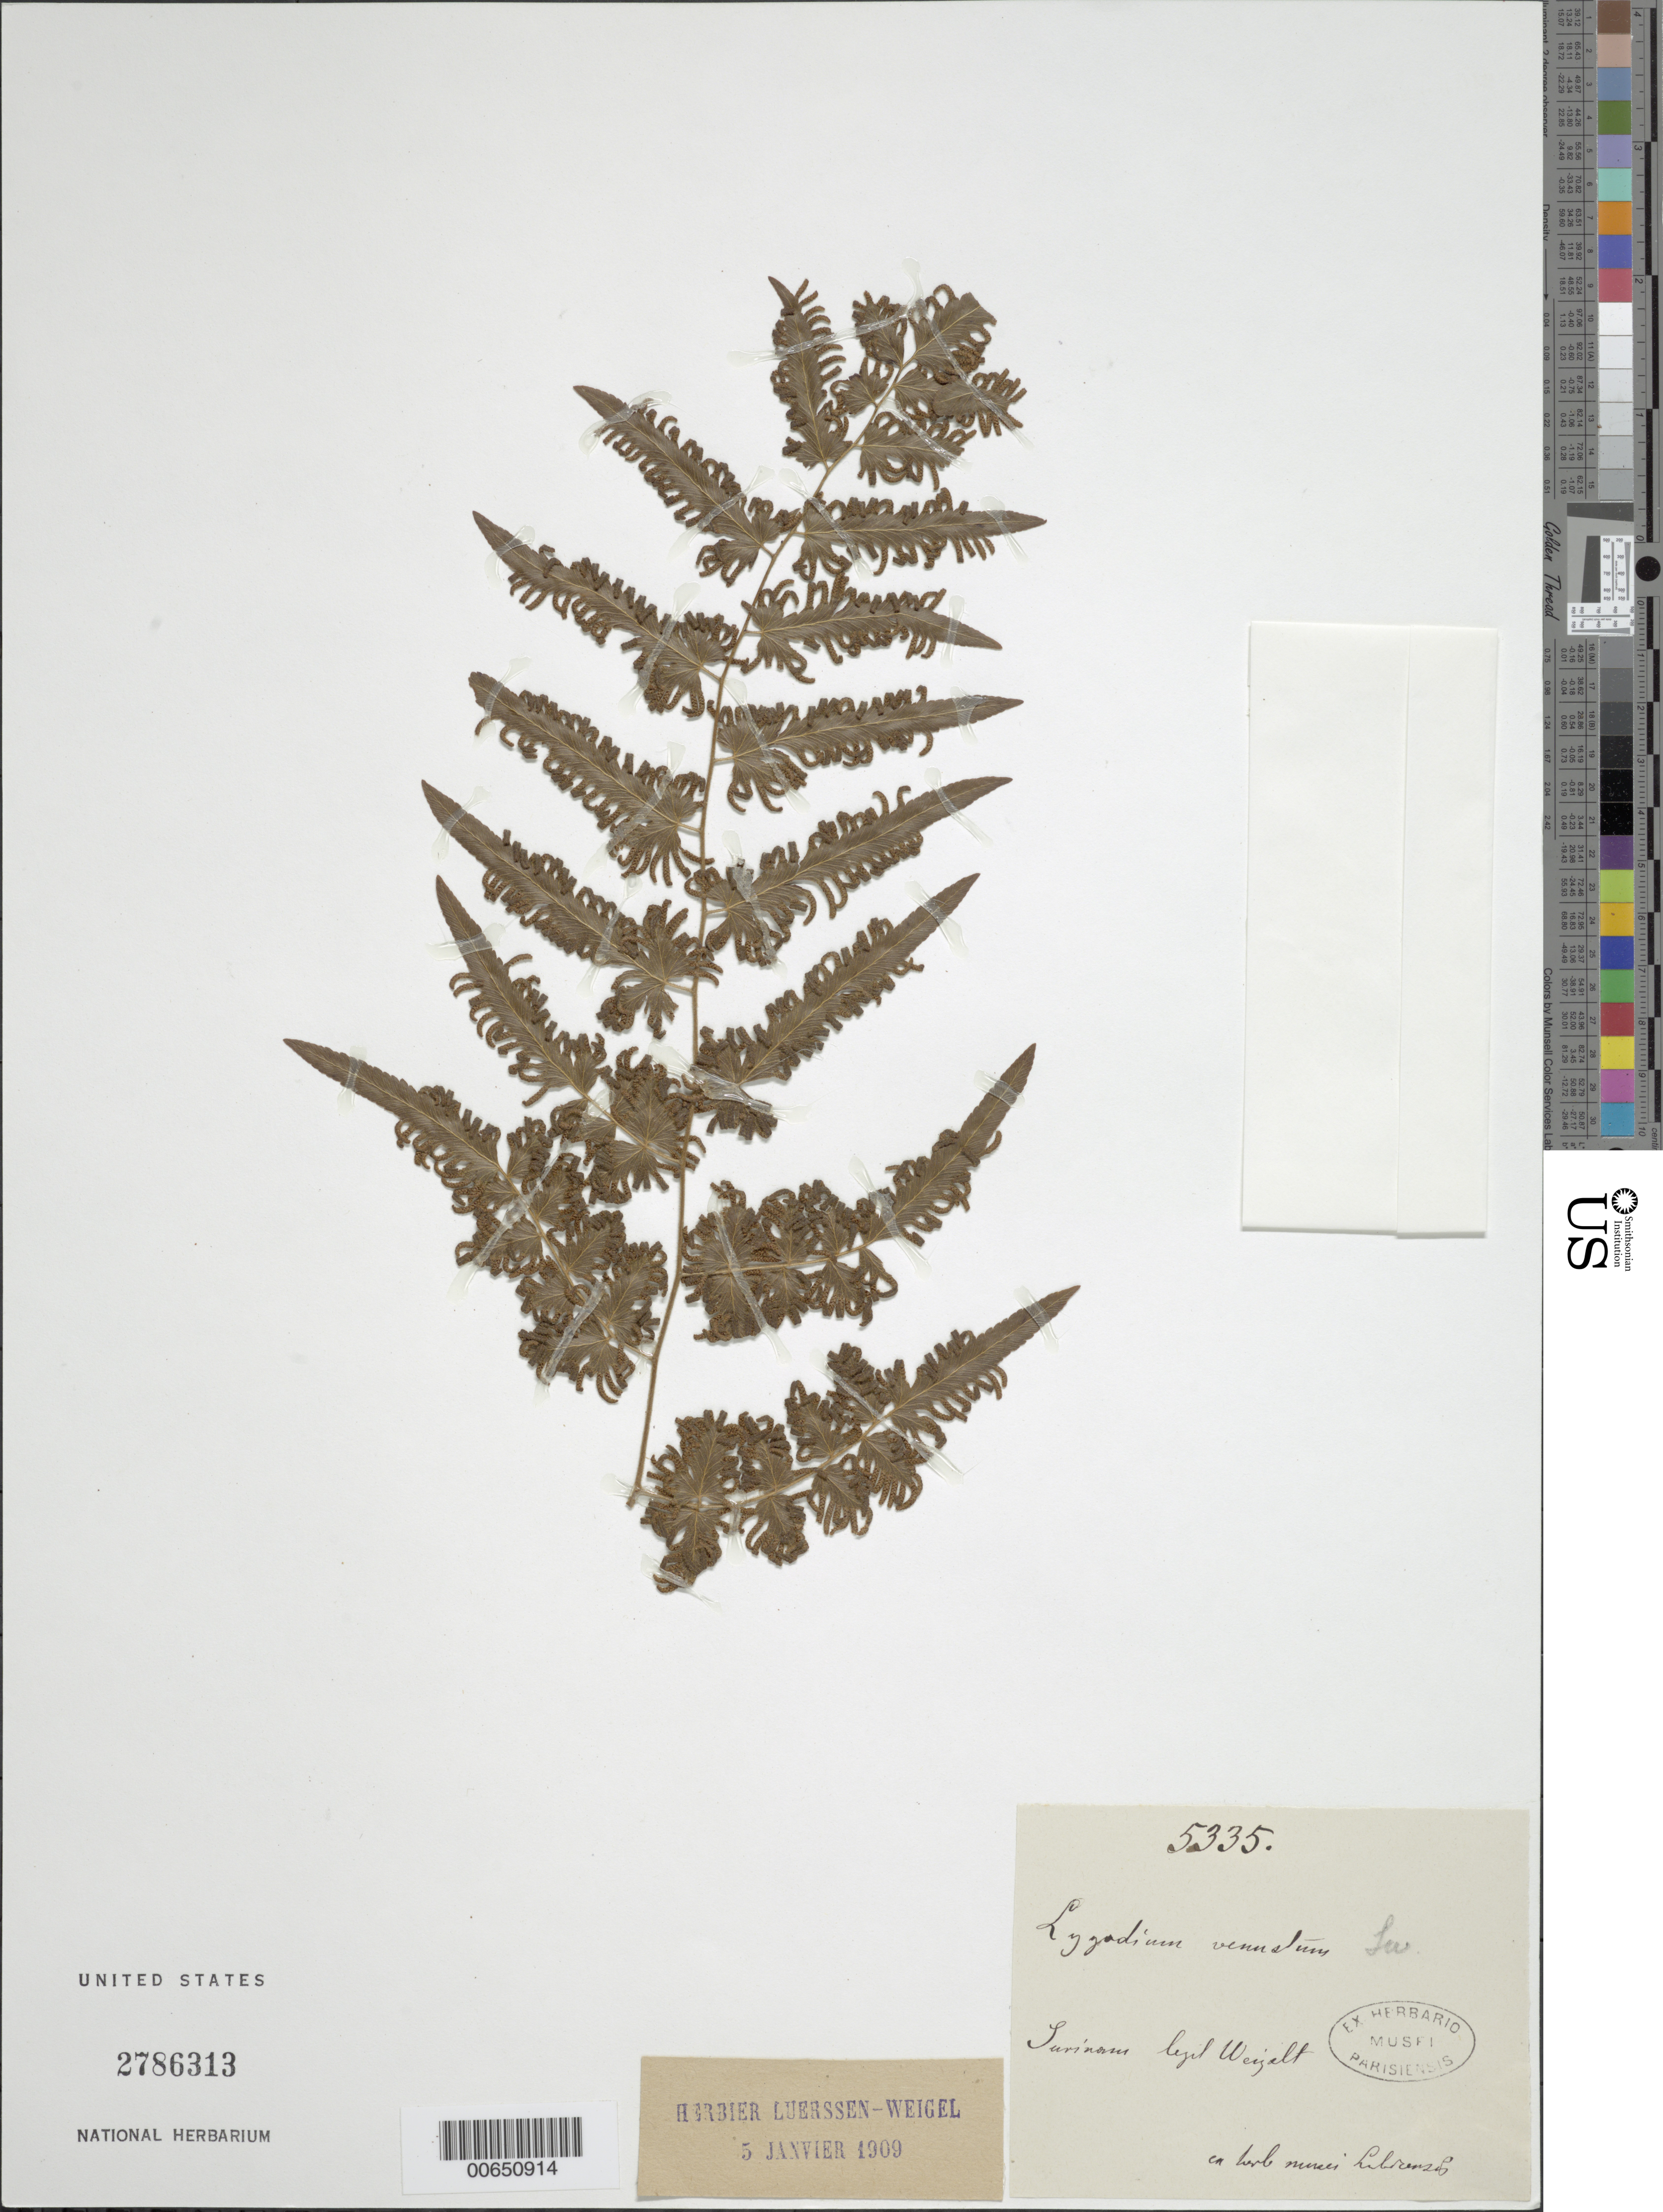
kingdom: Plantae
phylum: Tracheophyta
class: Polypodiopsida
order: Schizaeales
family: Lygodiaceae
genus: Lygodium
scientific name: Lygodium venustum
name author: Sw.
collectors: C. Weigelt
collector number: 5335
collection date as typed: s.d.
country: Suriname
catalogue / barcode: US 2786313